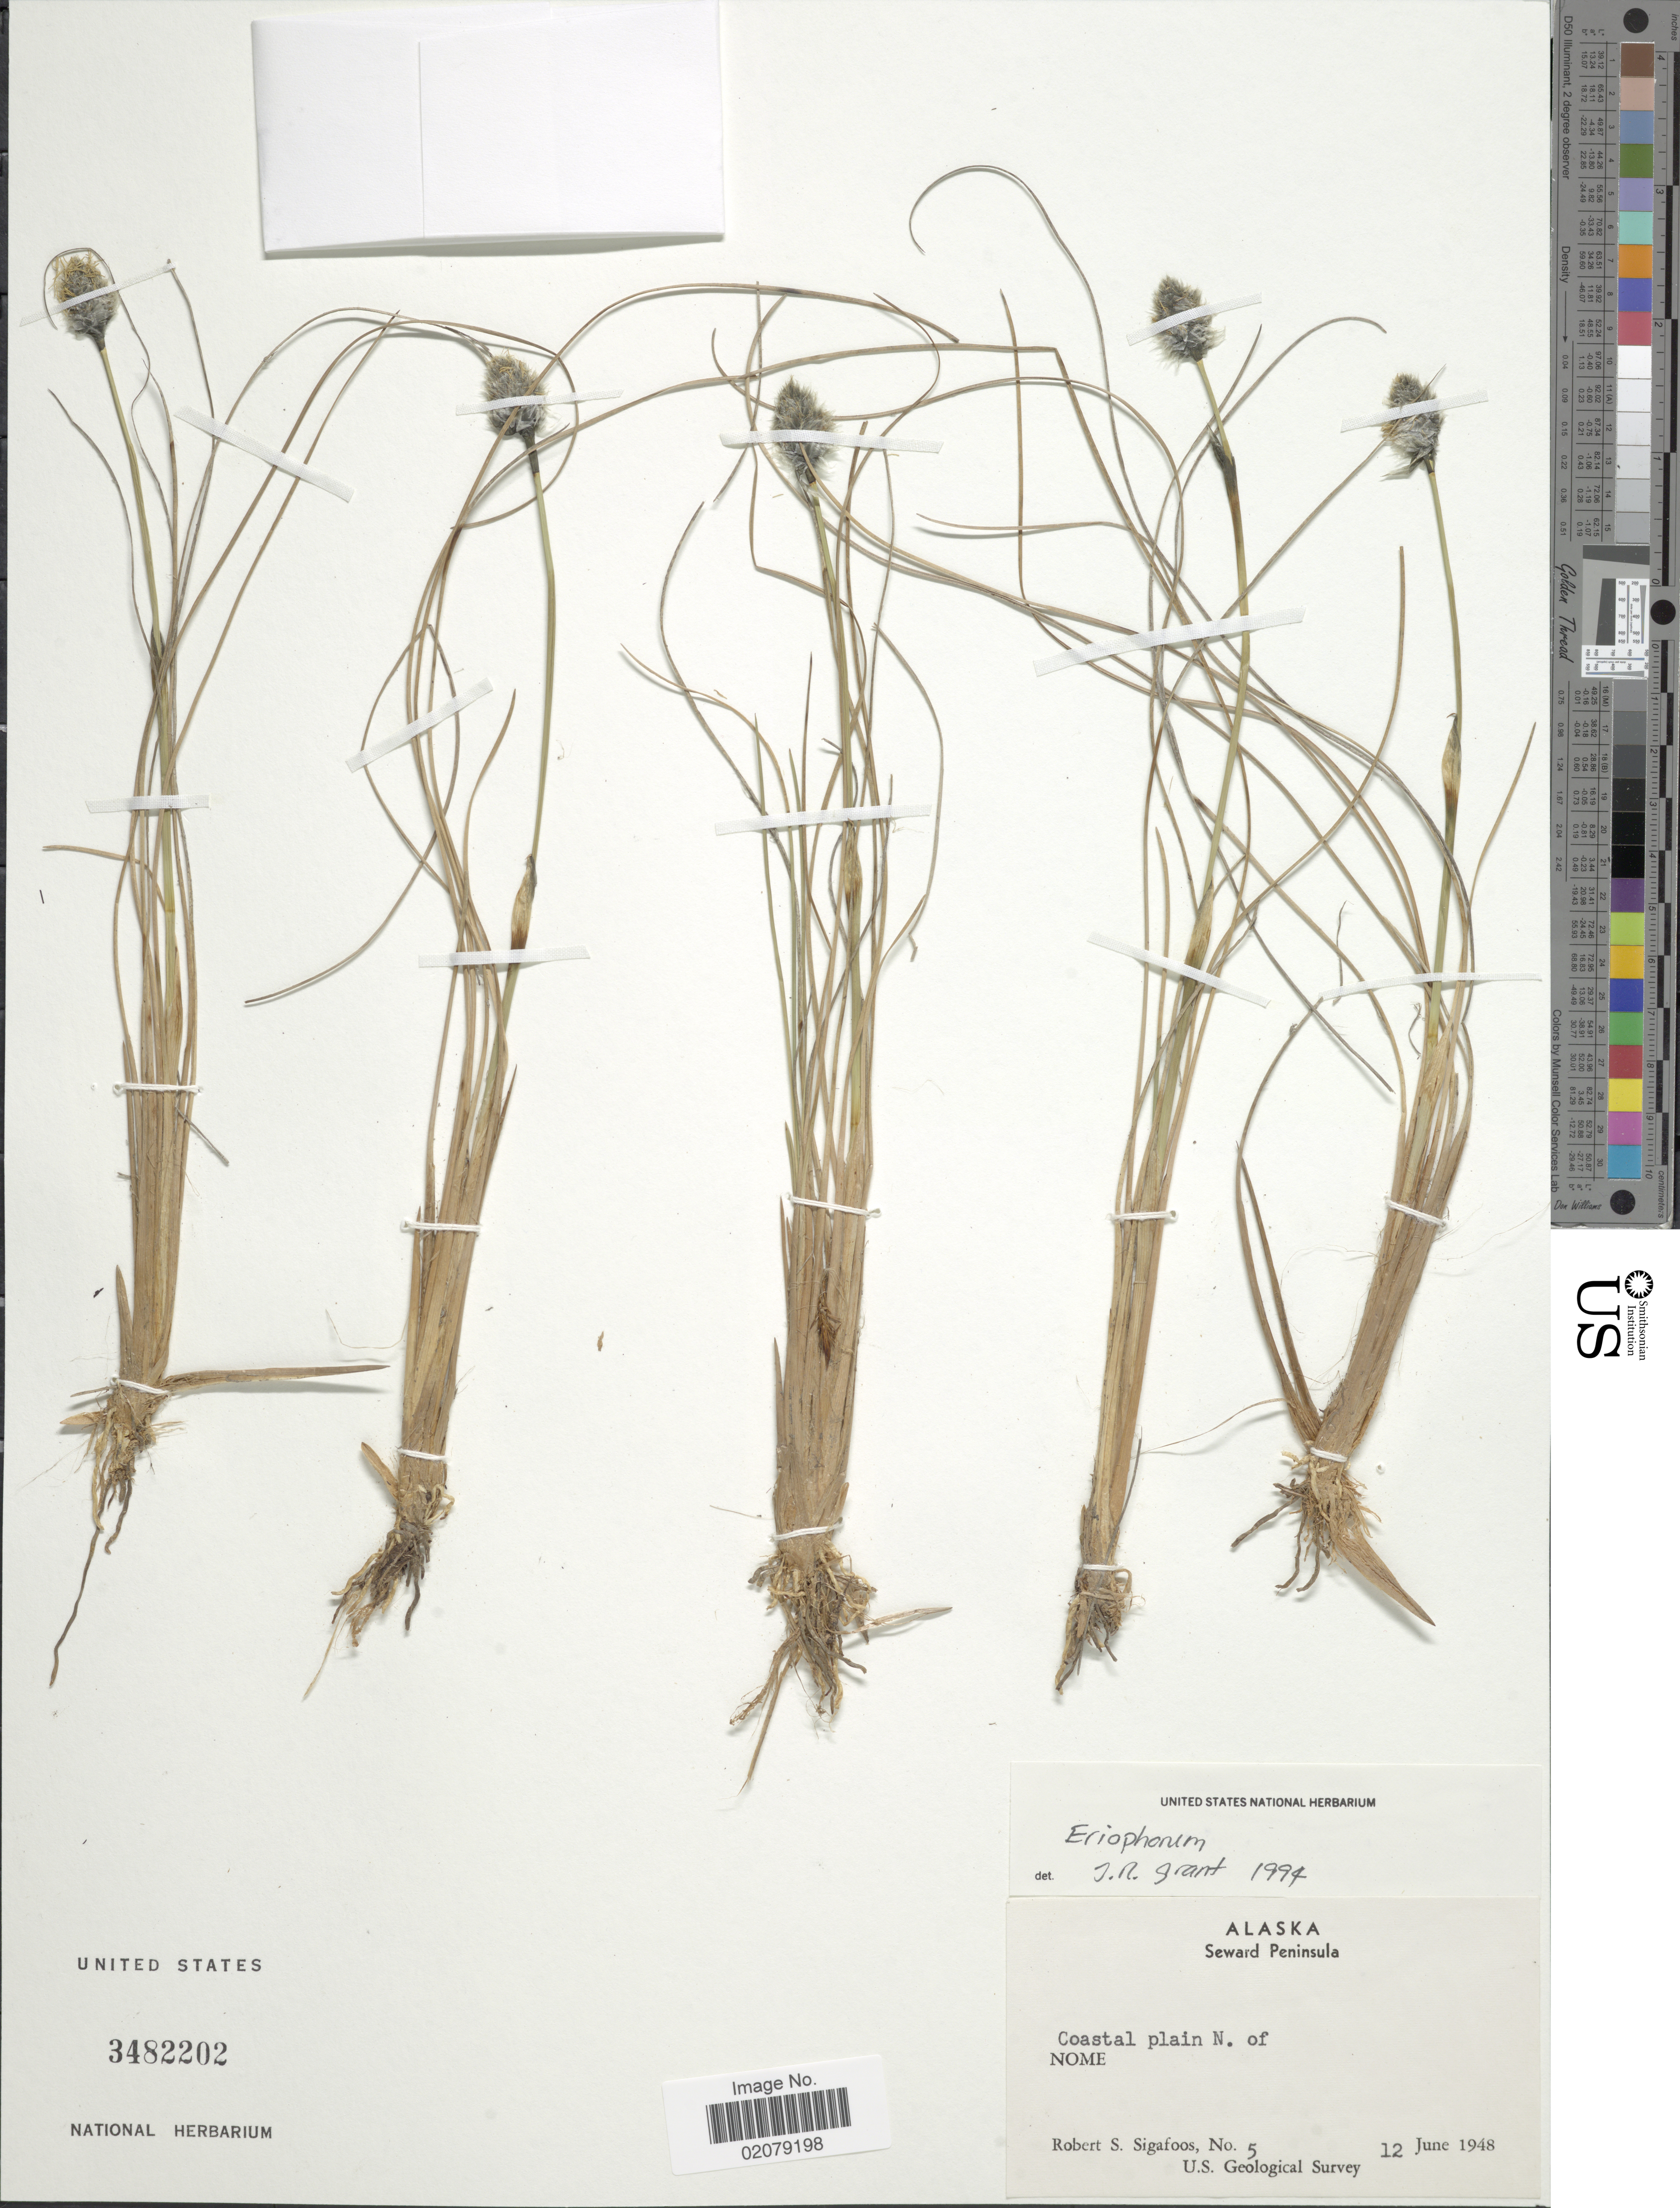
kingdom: Plantae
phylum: Tracheophyta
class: Liliopsida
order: Poales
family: Cyperaceae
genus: Eriophorum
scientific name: Eriophorum sp.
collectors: R. Sigafoos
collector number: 5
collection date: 1948-06-12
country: United States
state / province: Alaska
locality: Seward Peninsula, Coastal plain N. of Nome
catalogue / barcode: US 3482202